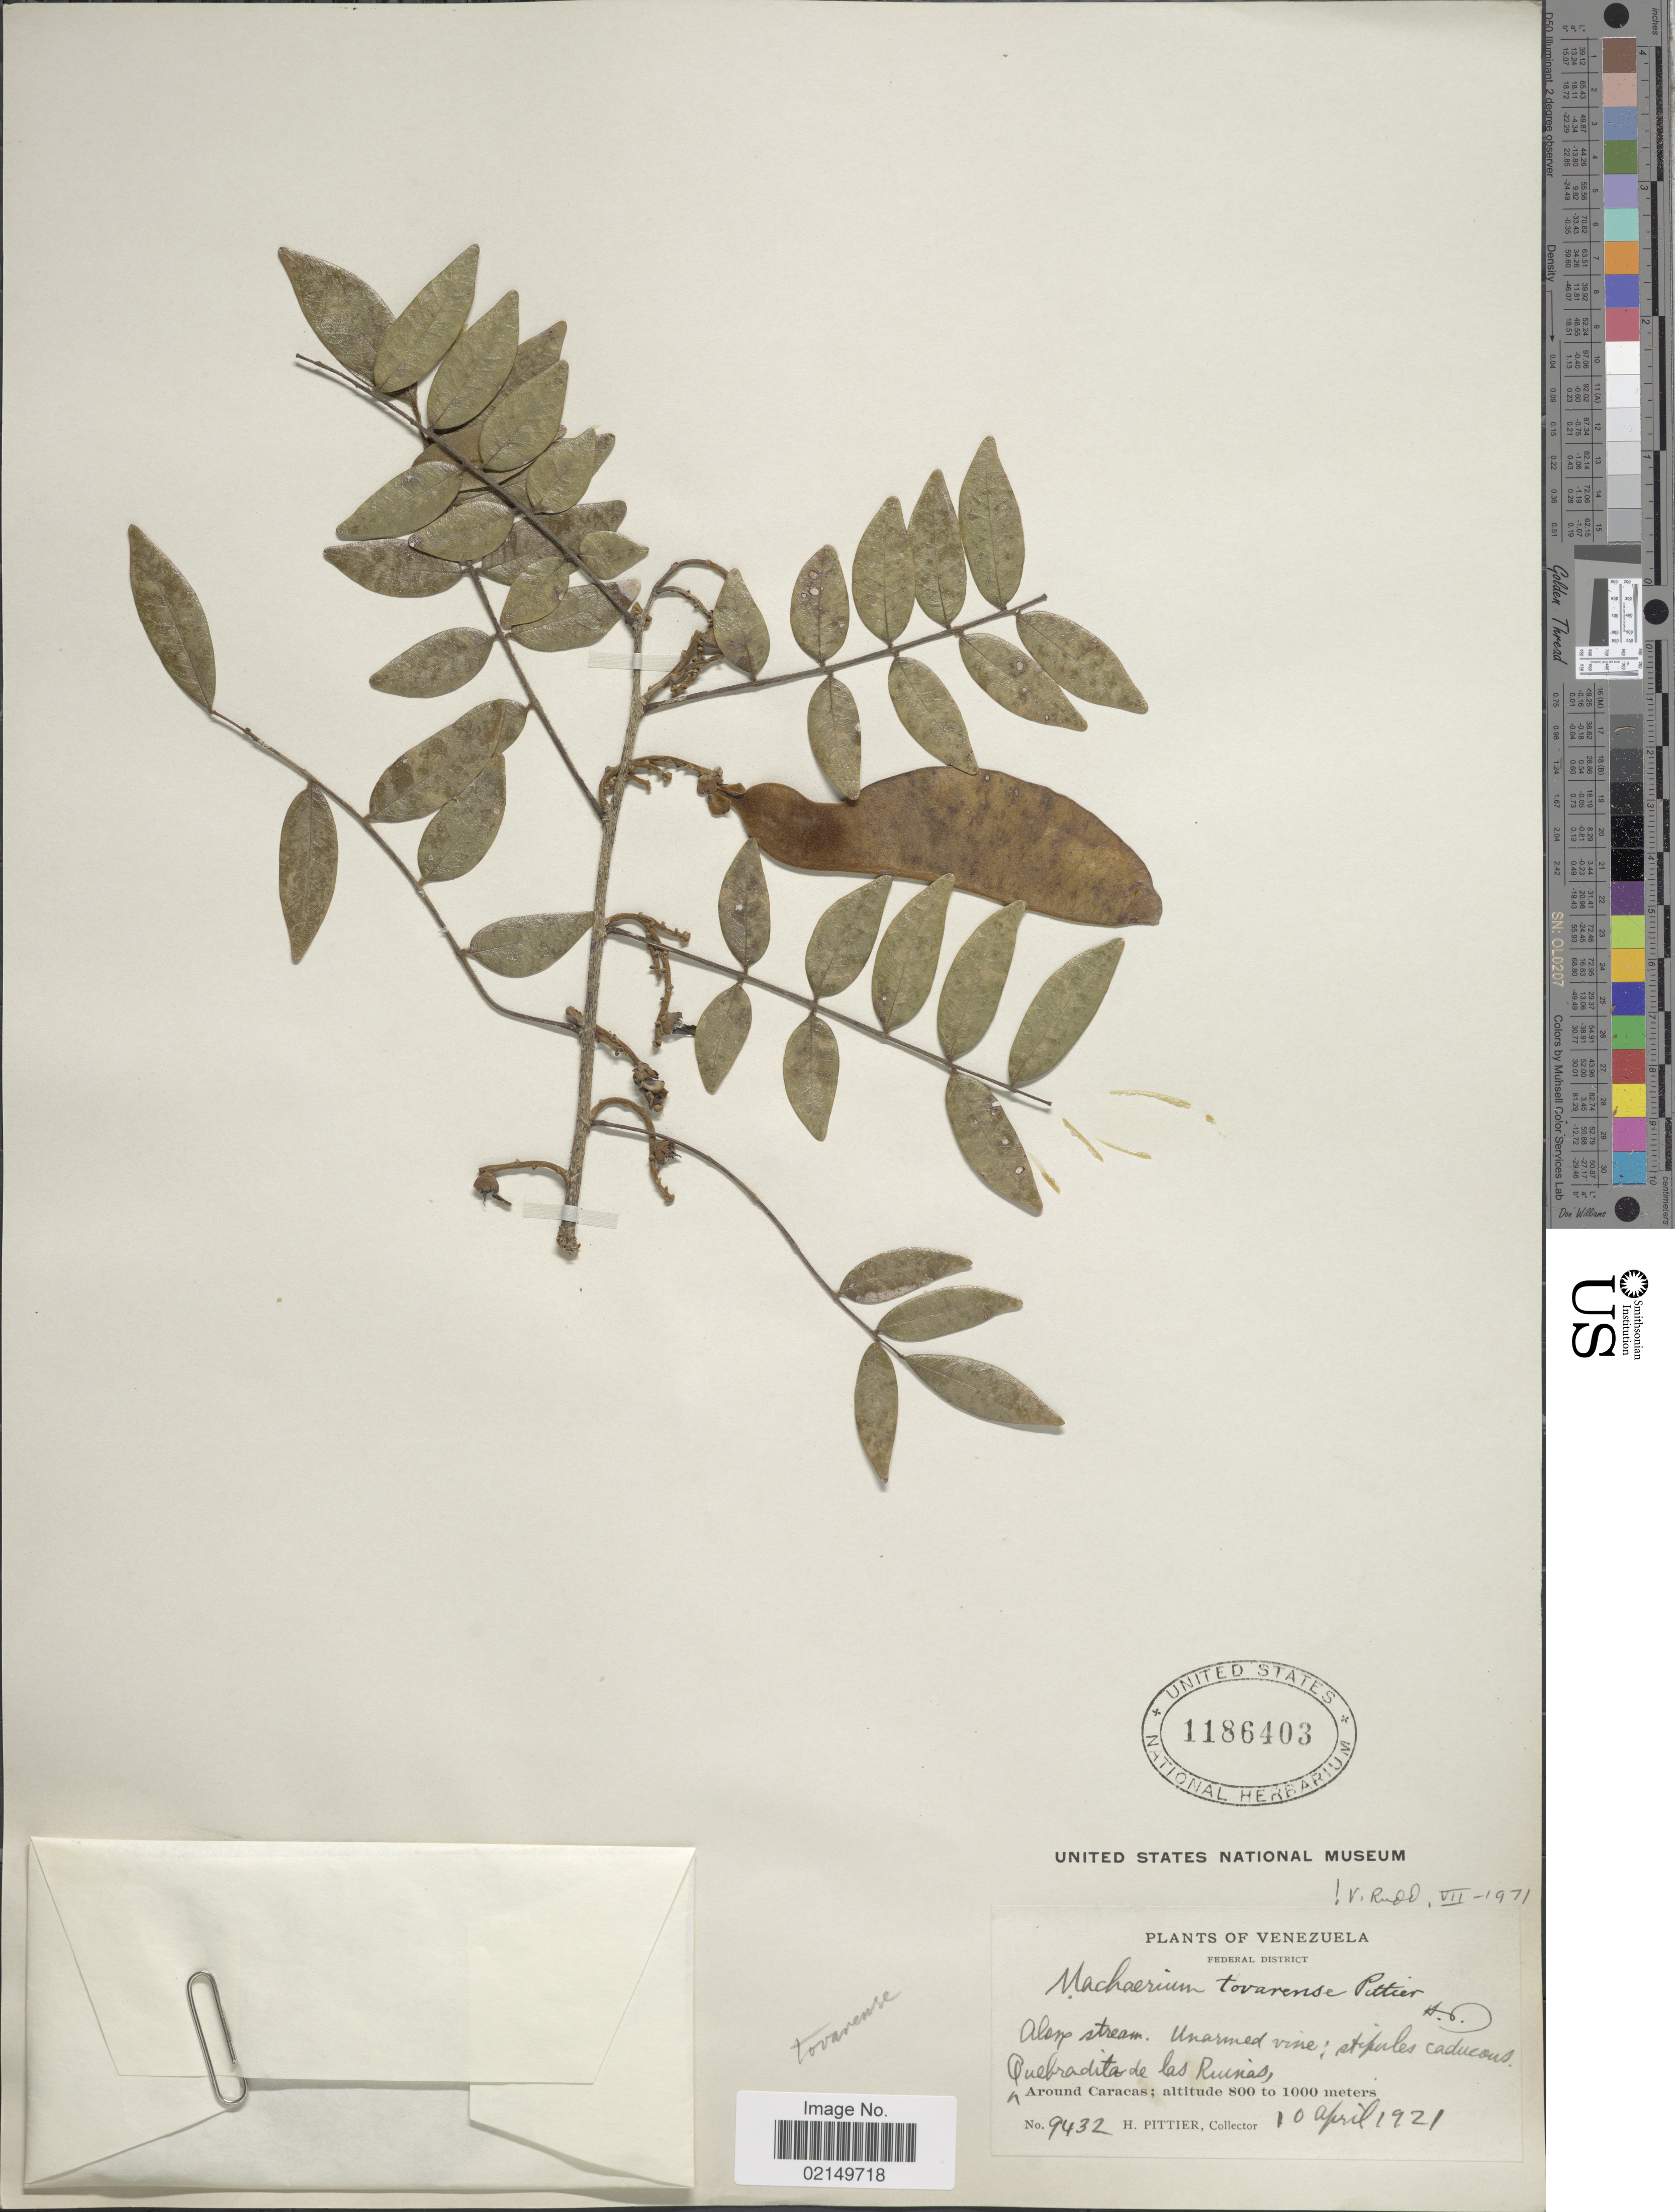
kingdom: Plantae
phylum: Tracheophyta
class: Magnoliopsida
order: Fabales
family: Fabaceae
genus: Machaerium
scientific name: Machaerium tovarense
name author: Pittier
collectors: H. F. Pittier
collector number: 9432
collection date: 1921-04-10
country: Venezuela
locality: Federal District. Quebradita de las Ruinas, Around Caracas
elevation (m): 800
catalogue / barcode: US 1186403